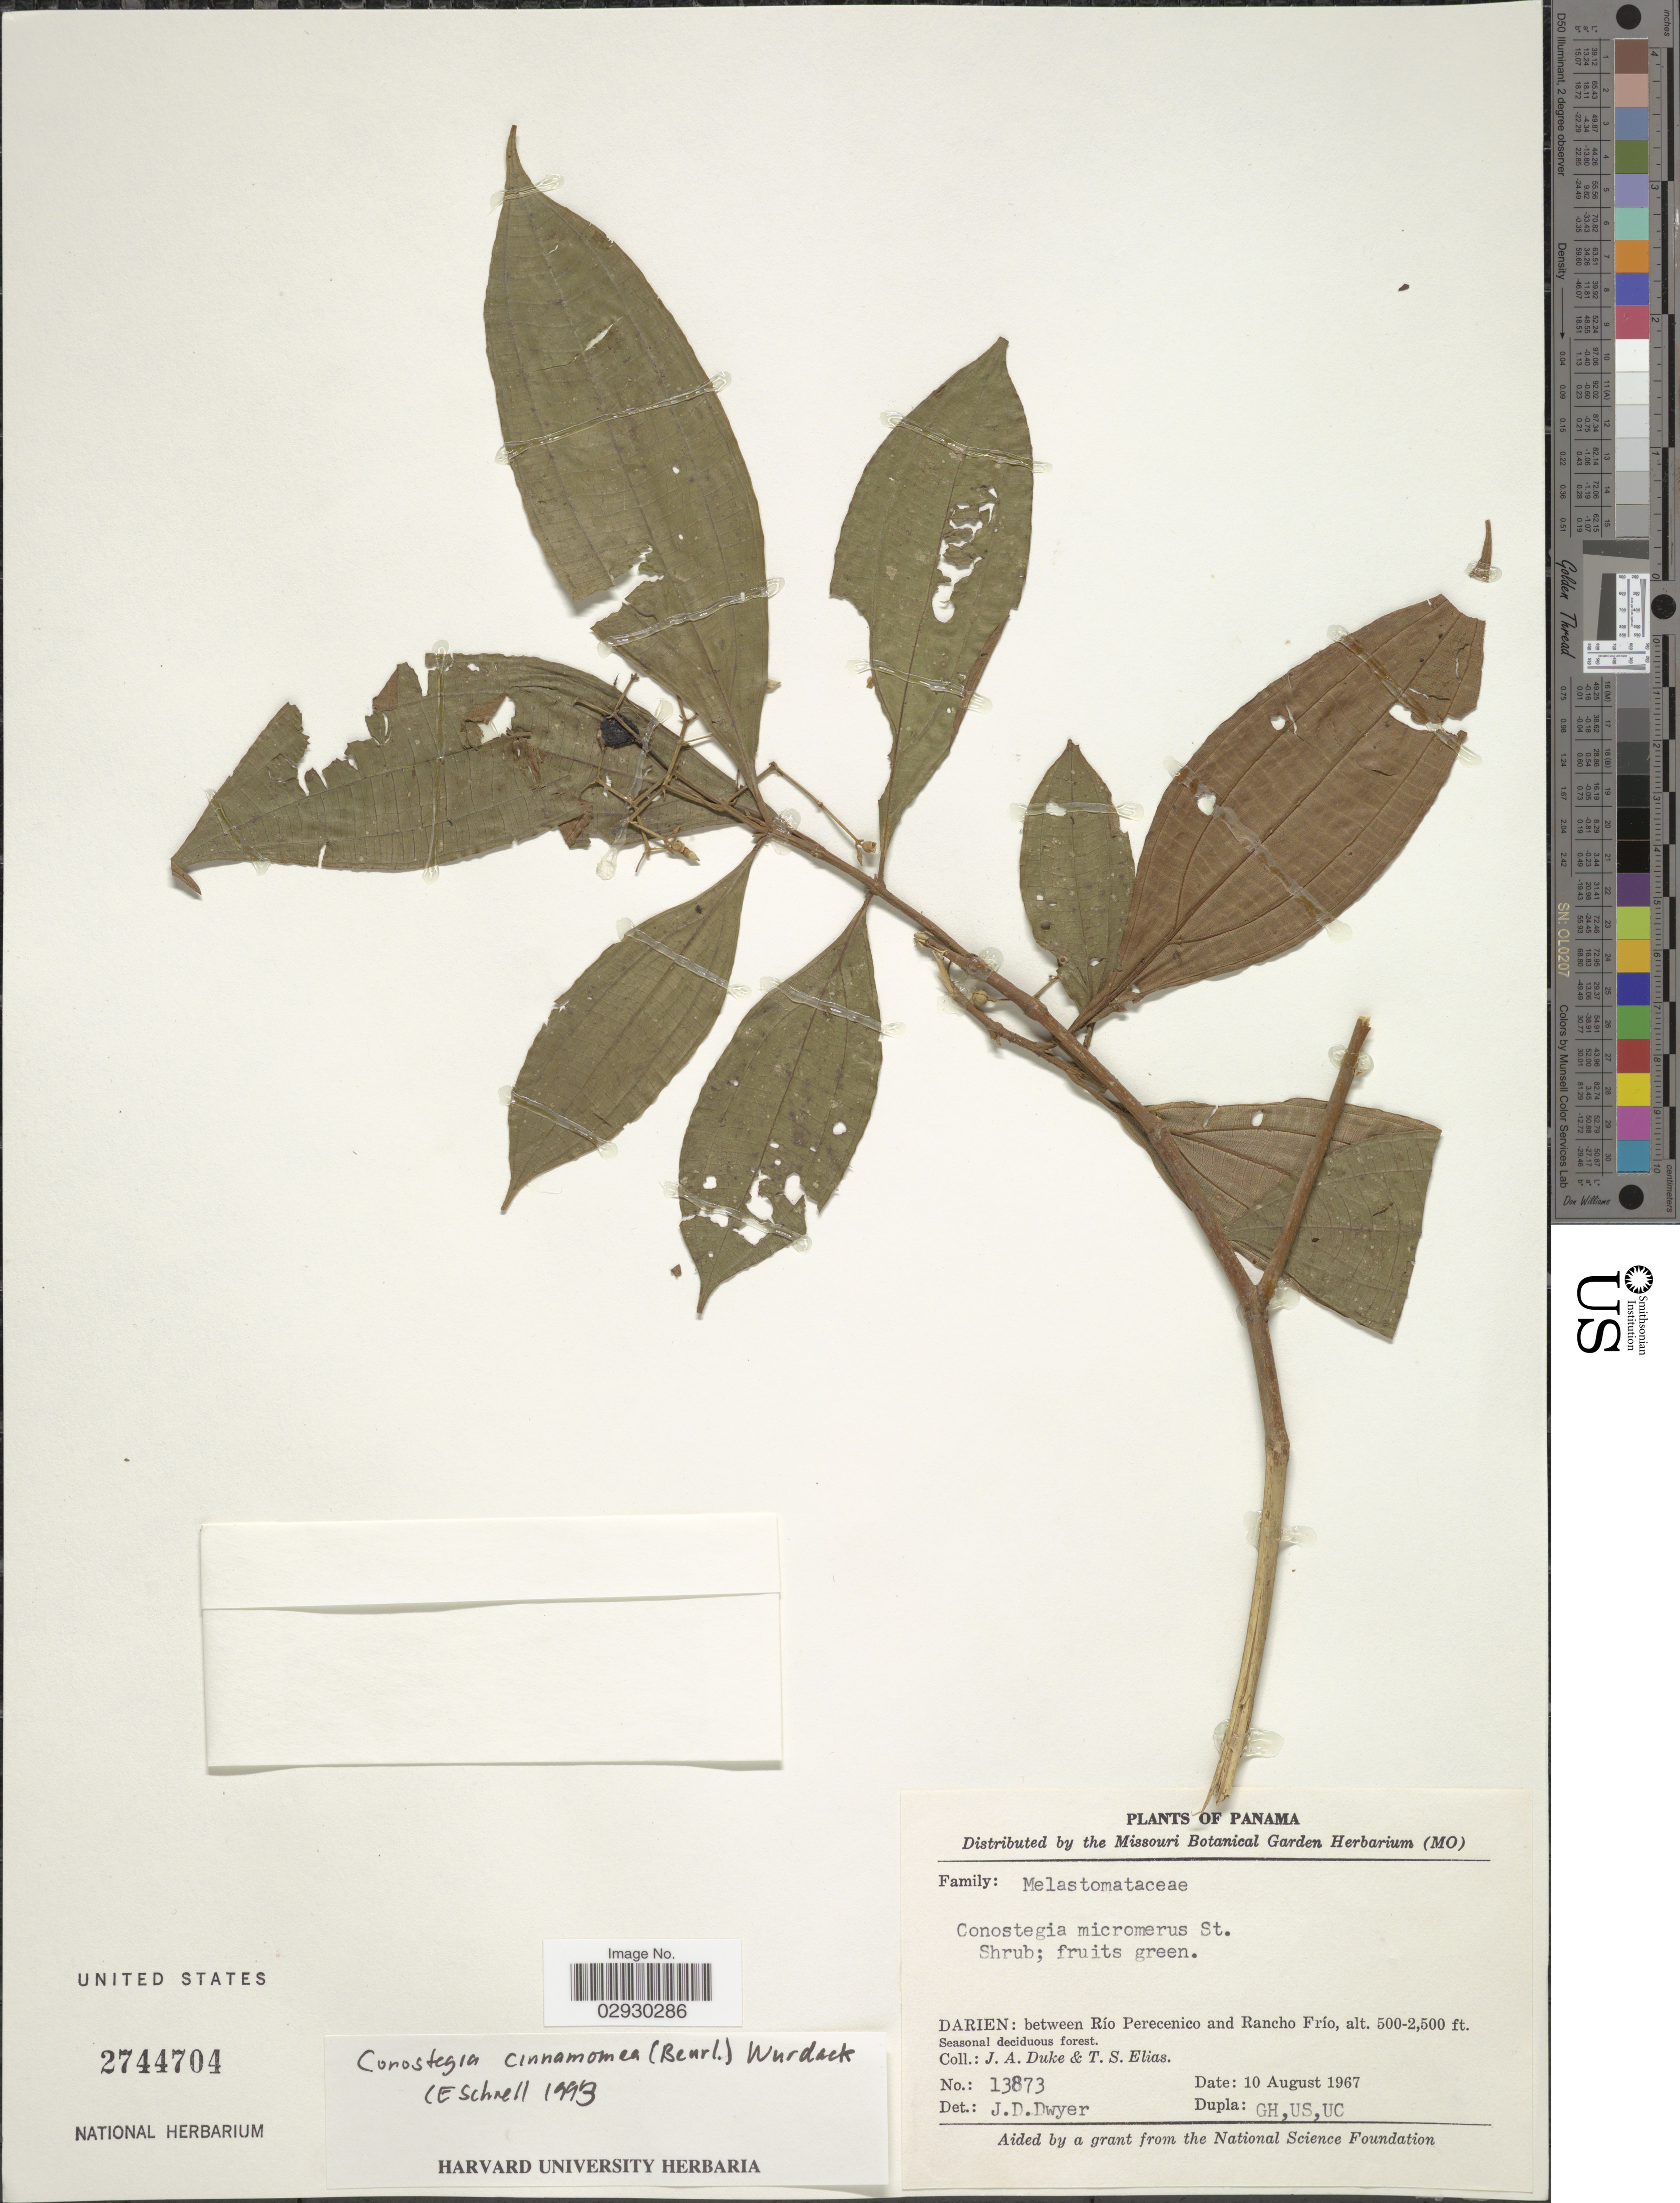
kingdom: Plantae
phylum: Tracheophyta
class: Magnoliopsida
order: Myrtales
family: Melastomataceae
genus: Conostegia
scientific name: Conostegia cinnamomea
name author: (Beurl.) Cogn.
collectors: J. A. Duke & T. S. Elias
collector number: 13873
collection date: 1967-08-10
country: Panama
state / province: Darién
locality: Darien: between Río Perecenico and Rancho Frío.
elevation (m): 152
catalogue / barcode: US 2744704